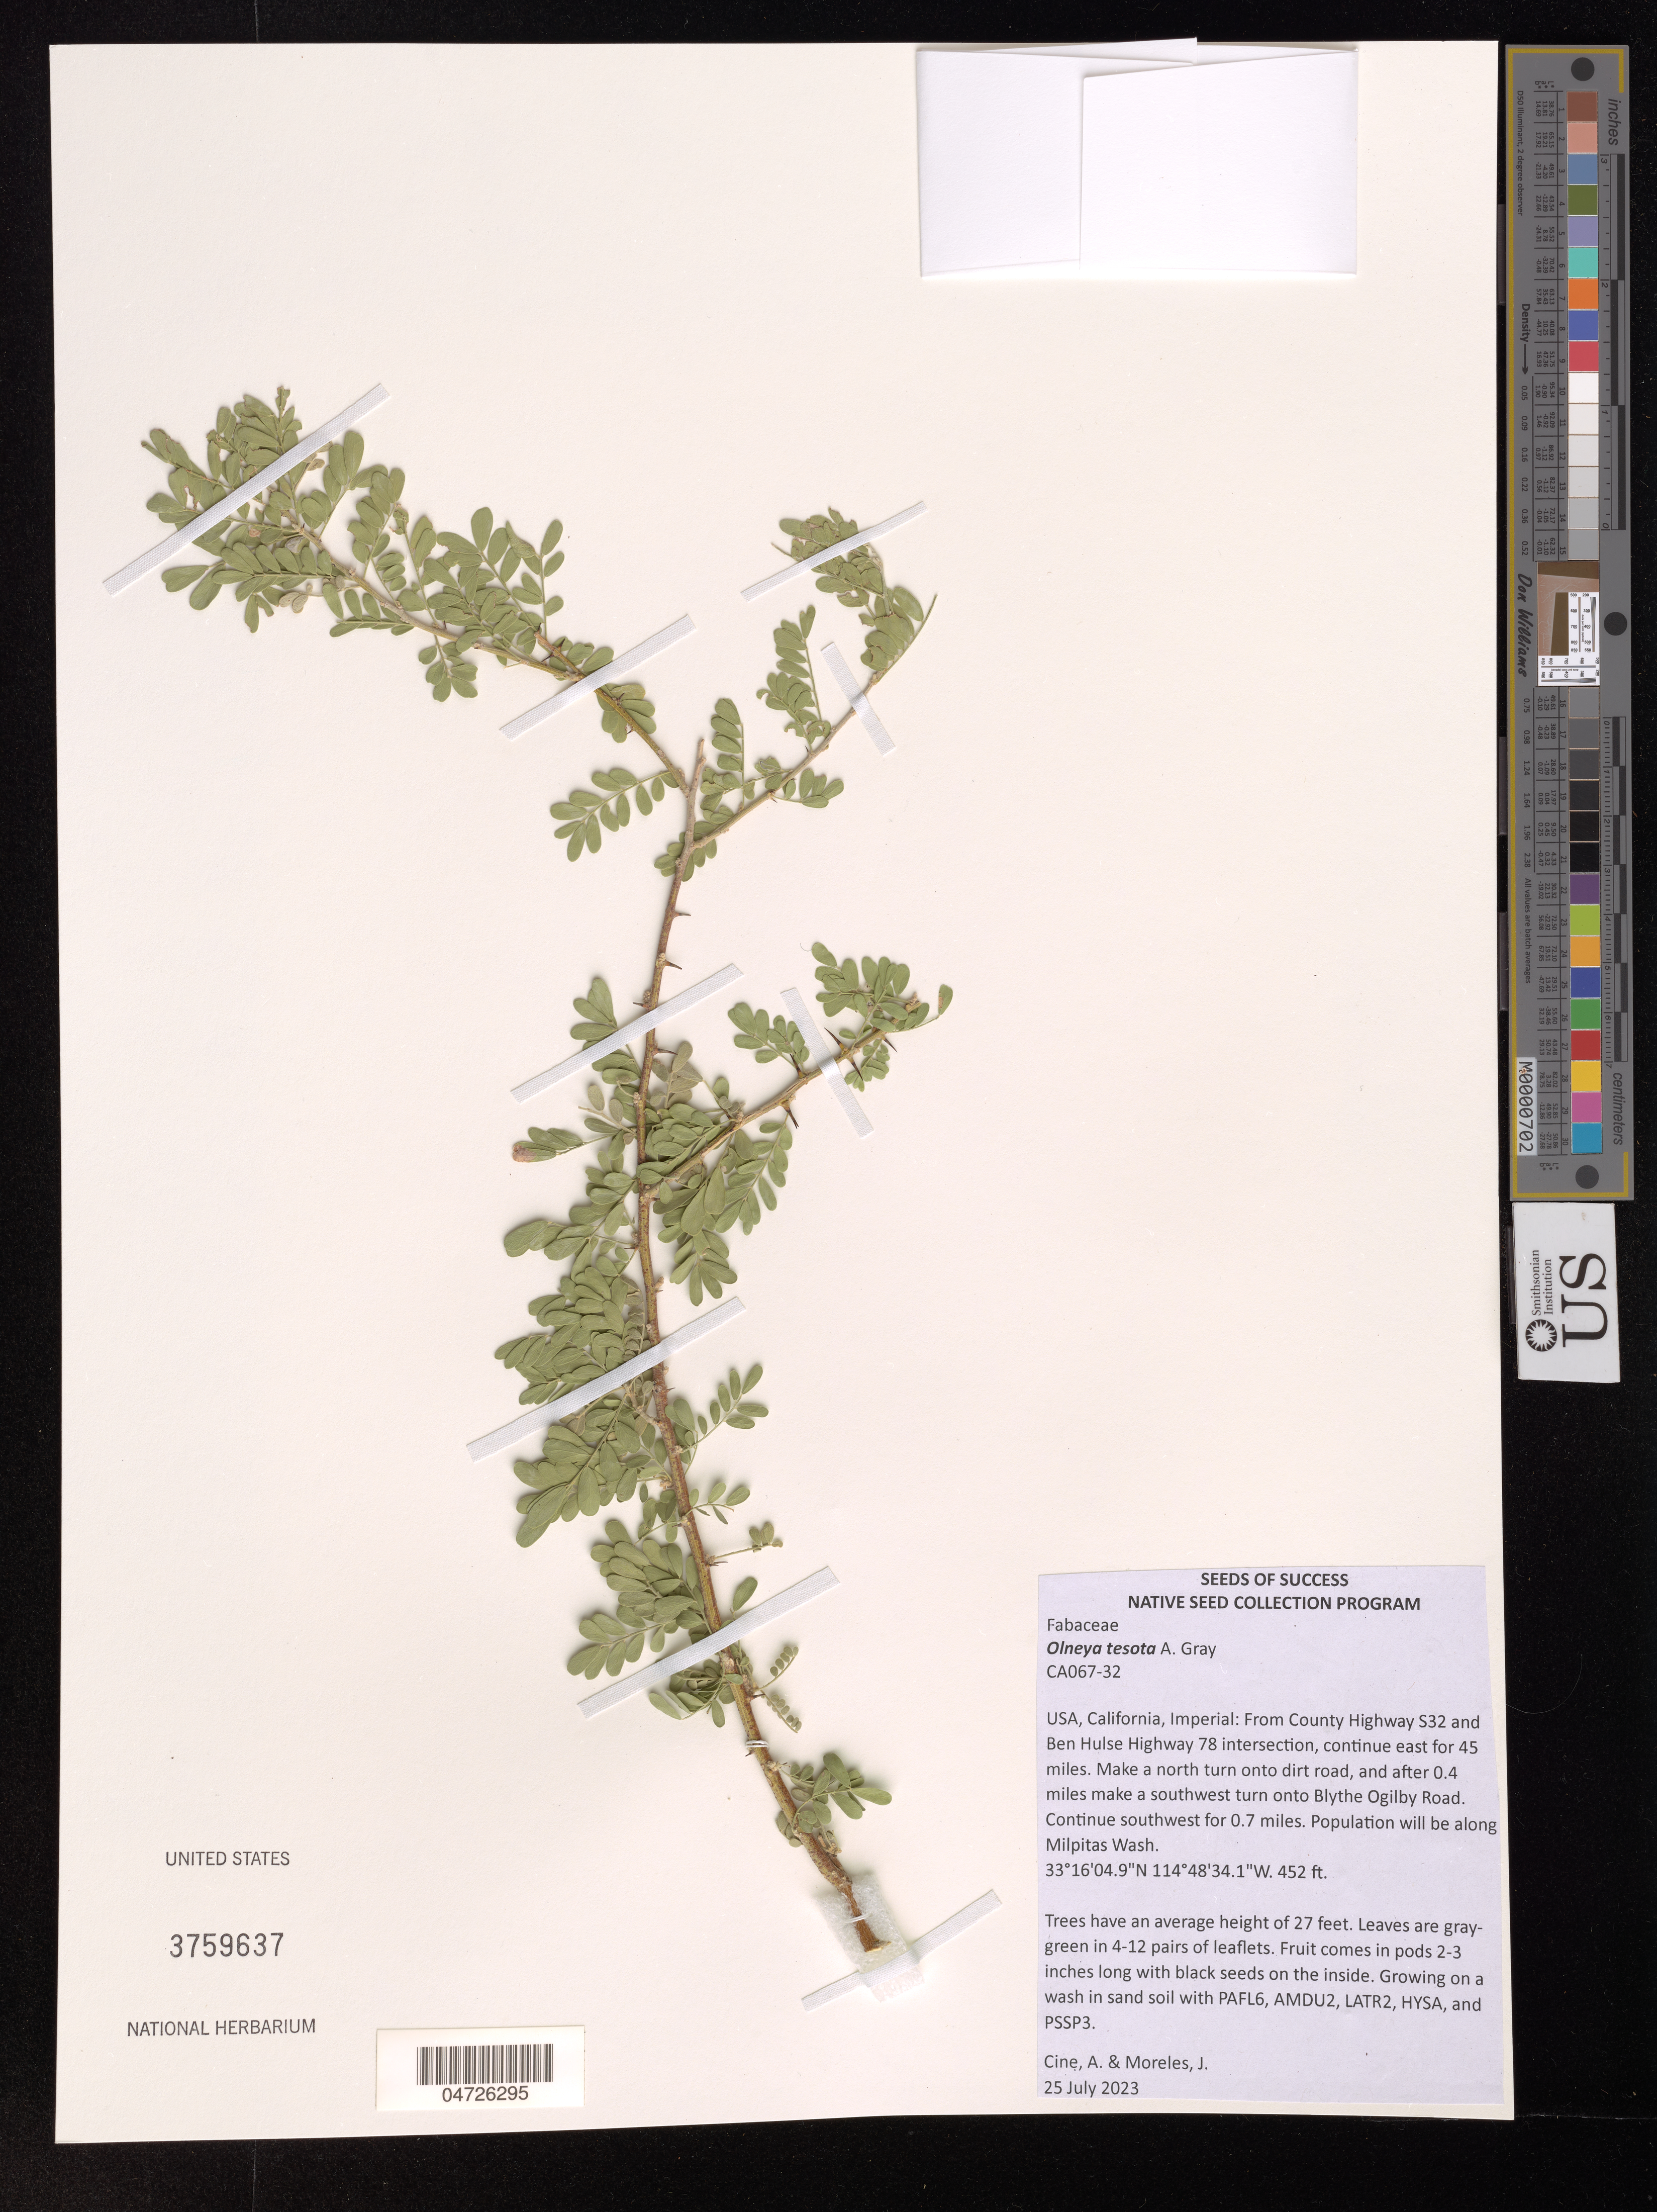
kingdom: Plantae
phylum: Tracheophyta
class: Magnoliopsida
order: Fabales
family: Fabaceae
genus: Olneya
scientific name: Olneya tesota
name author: A. Gray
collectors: A. Cine & J. Moreles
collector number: CA067-32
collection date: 2023-07-25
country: United States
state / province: California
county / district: Imperial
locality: Imperial: From County Highway S32 and Ben Hulse Highway 78 intersection, continue east for 45 miles. Make a north turn onto dirt road, and after 0.4 miles make a southwest turn onto Blythe Ogilby Road. Continue southwest for 0.7 miles. Population will be along Milpitas Wash.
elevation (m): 138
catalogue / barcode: US 3759637